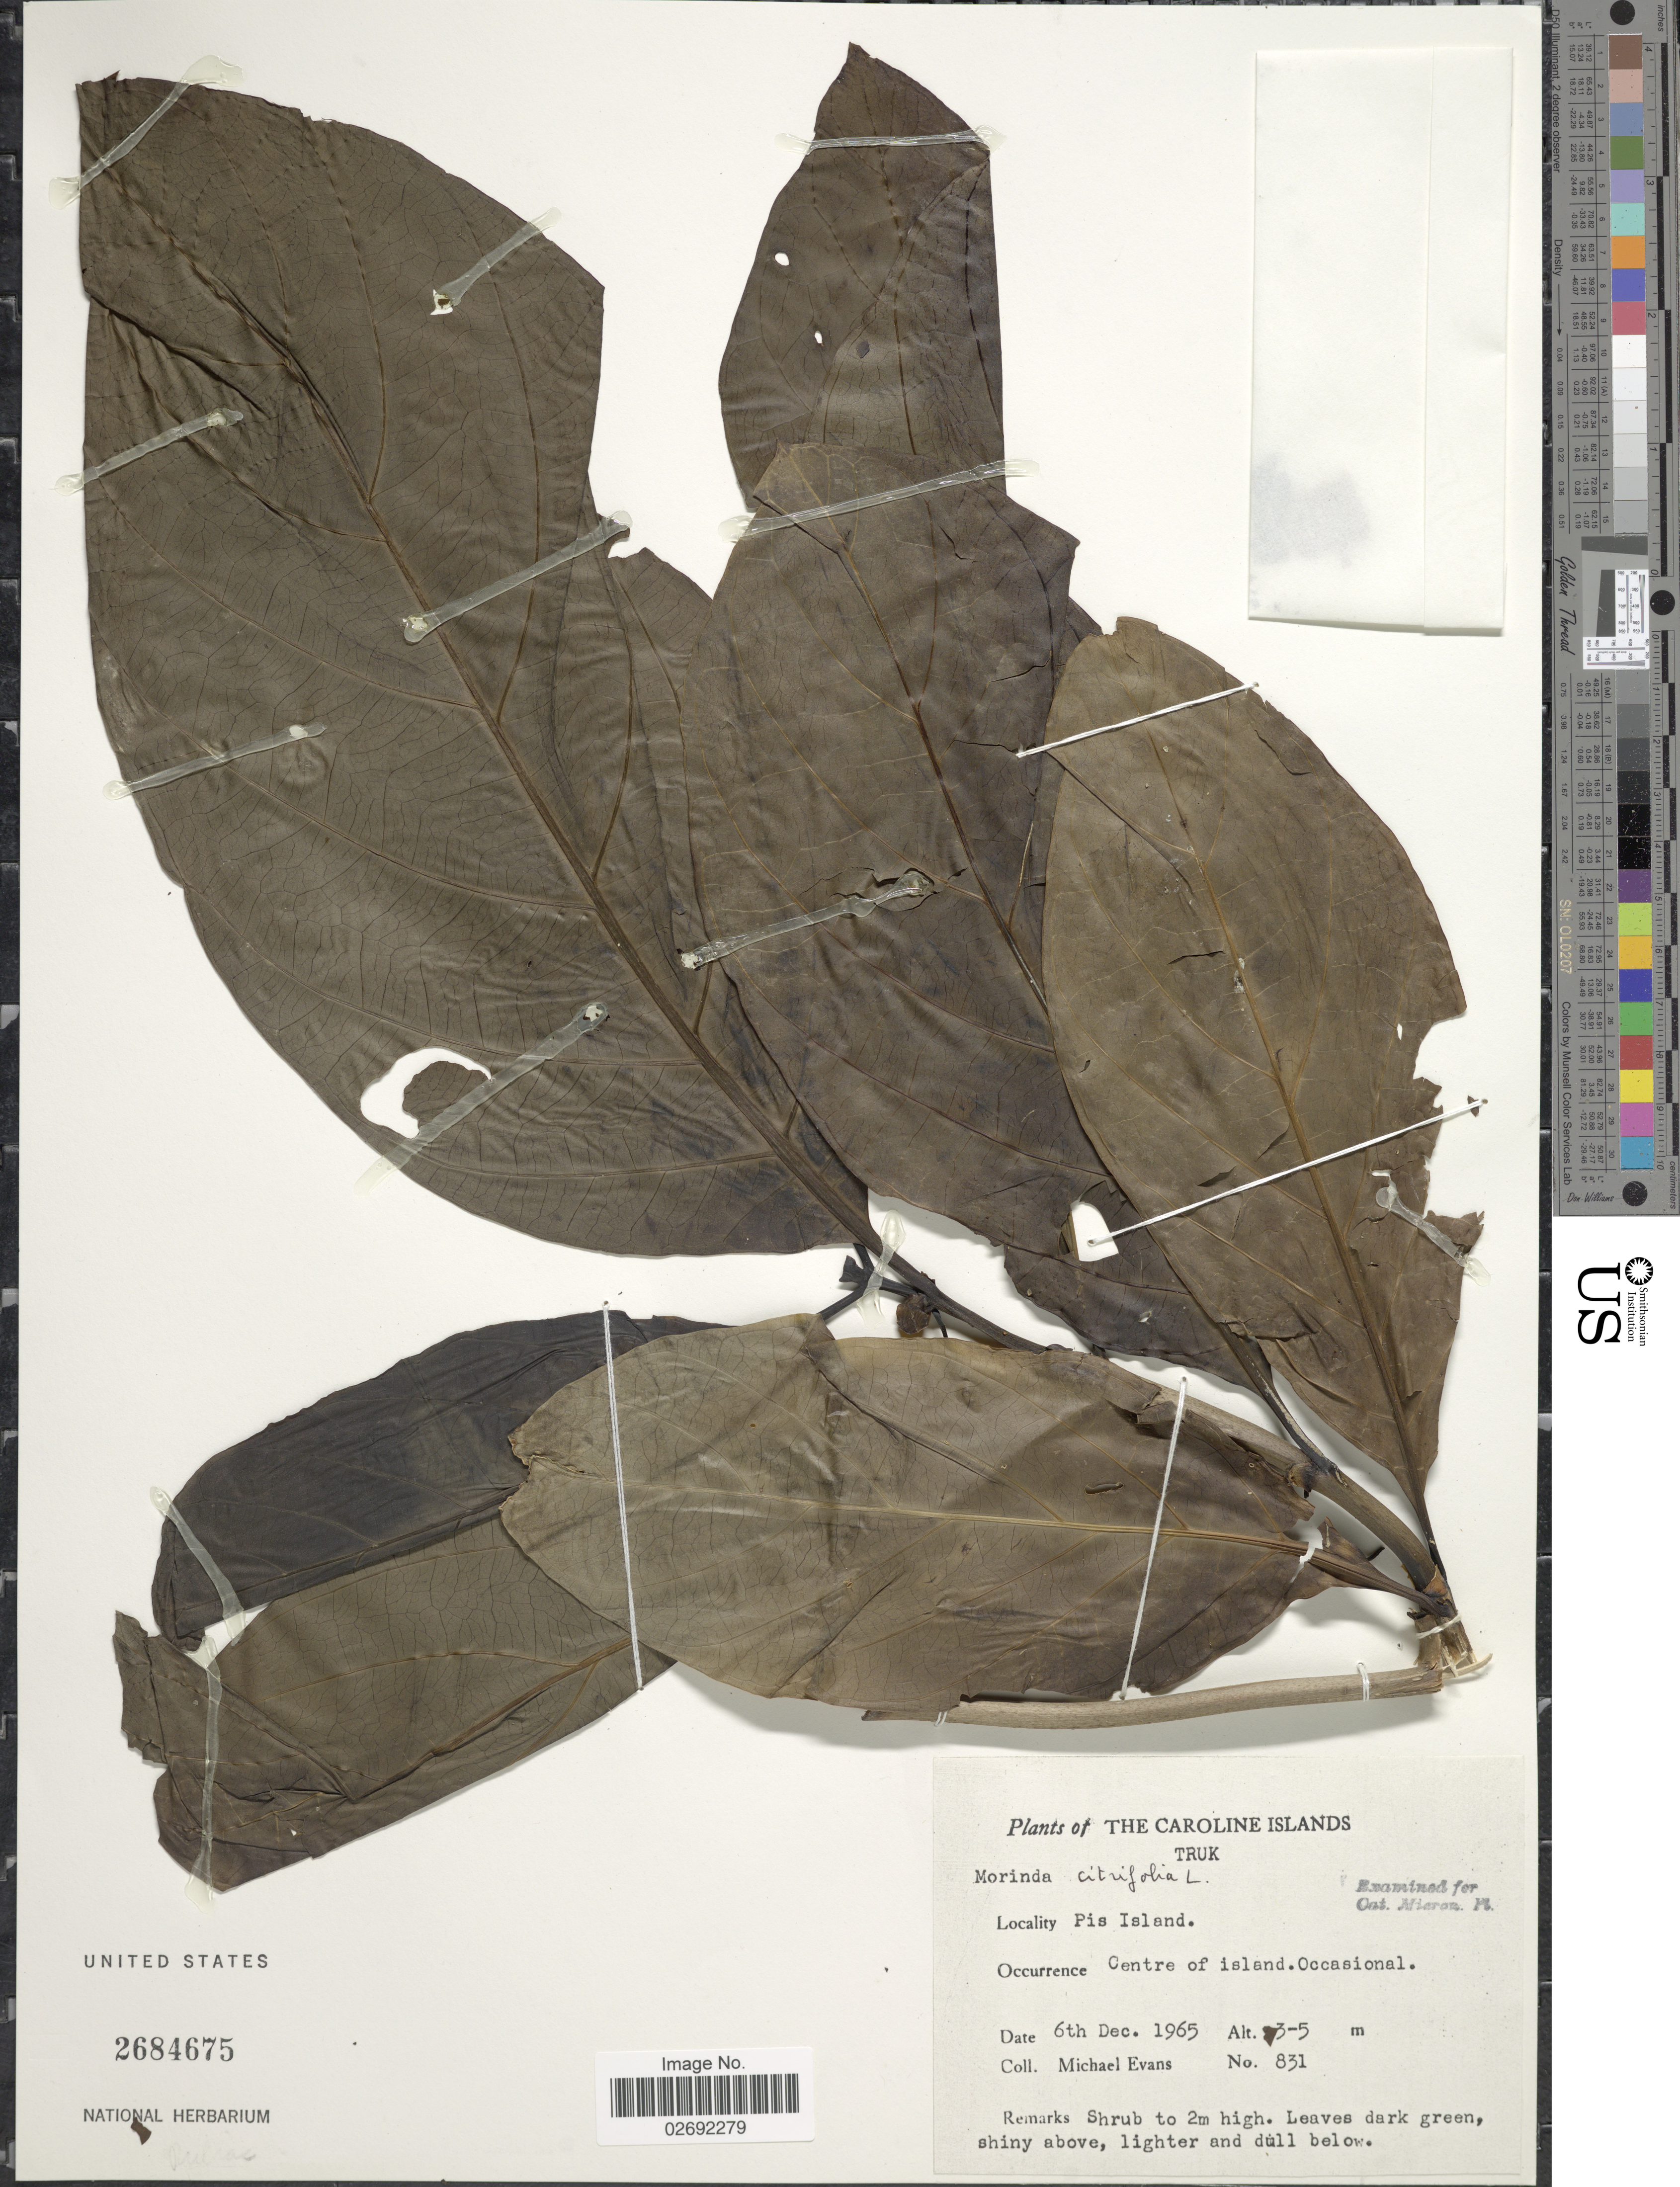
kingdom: Plantae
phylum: Tracheophyta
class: Magnoliopsida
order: Gentianales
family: Rubiaceae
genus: Morinda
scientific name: Morinda citrifolia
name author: L.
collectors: M. Evans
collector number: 831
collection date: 1965-12-06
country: Micronesia, Federated States of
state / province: Truk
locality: Caroline Islands. Pis Island. Centre of island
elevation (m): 3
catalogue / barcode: US 2684675